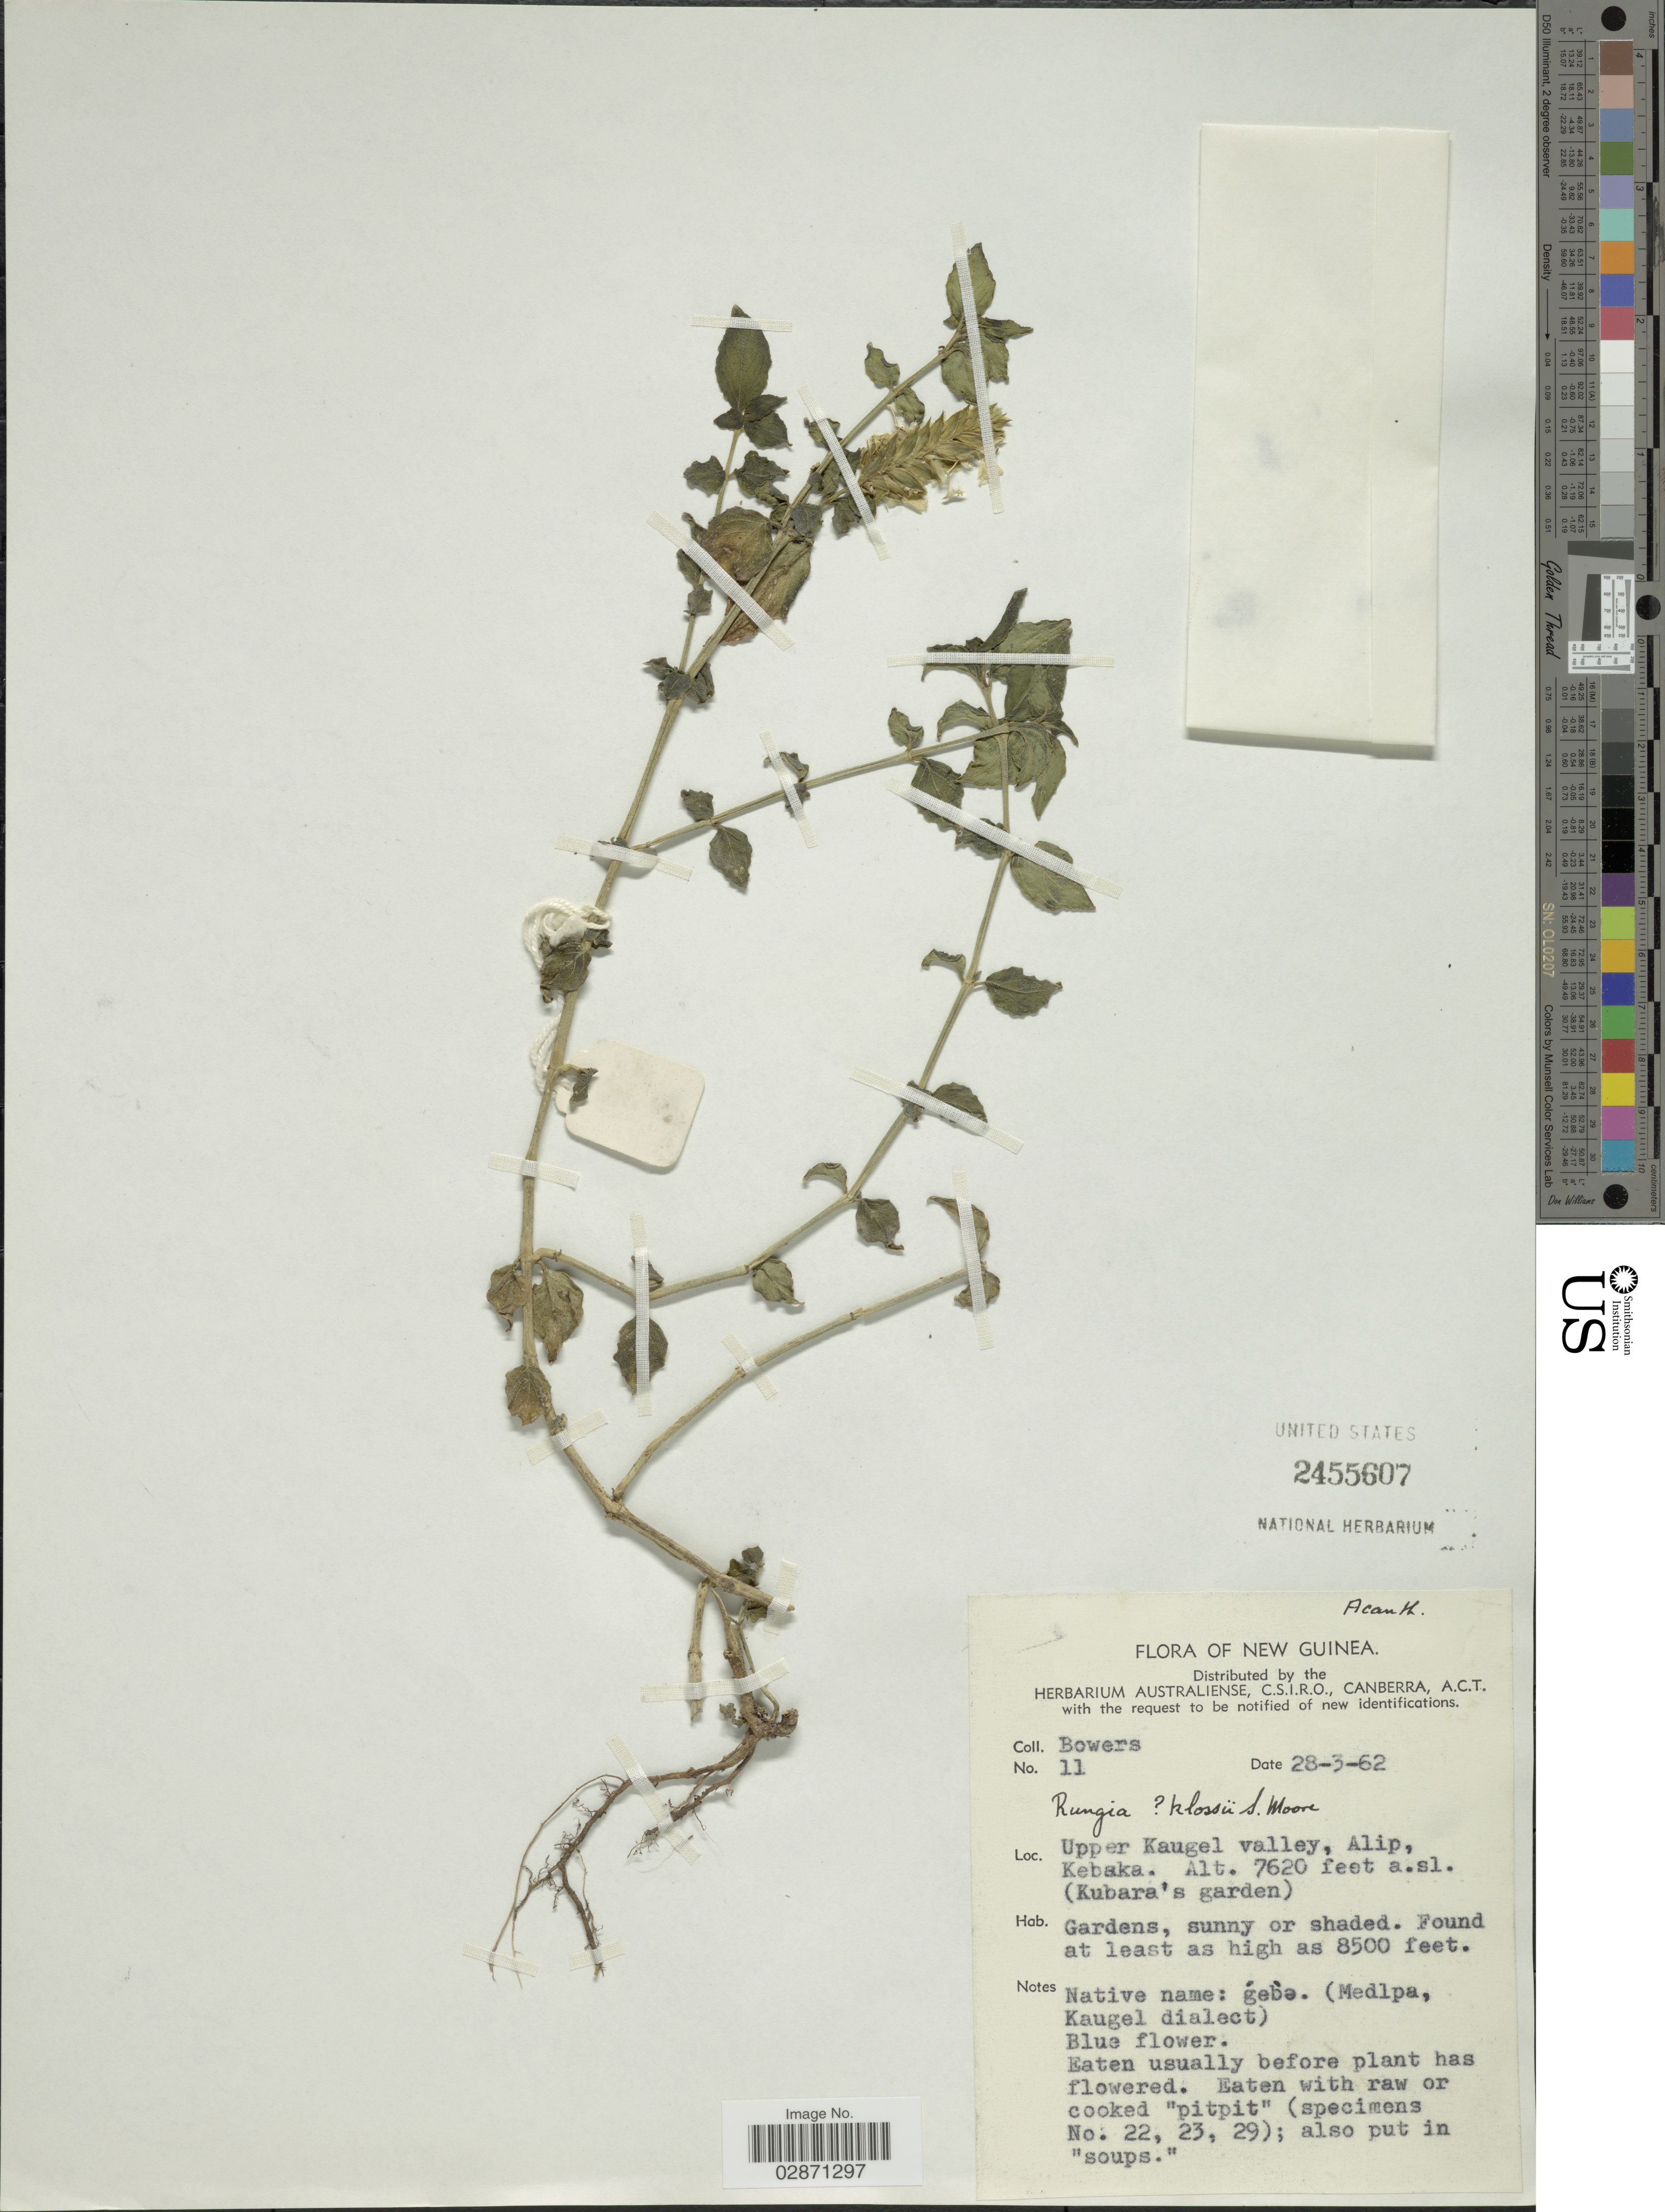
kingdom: Plantae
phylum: Tracheophyta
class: Magnoliopsida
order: Lamiales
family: Acanthaceae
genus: Rungia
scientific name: Rungia klossii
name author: S. Moore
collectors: -. Bowers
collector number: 11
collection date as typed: Transcribed d/m/y: 28/3/62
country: Papua New Guinea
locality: New Guinea. Upper Kaugel valley, Alip, Kebaka. (Kubara's garden).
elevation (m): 2591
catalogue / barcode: US 2455607